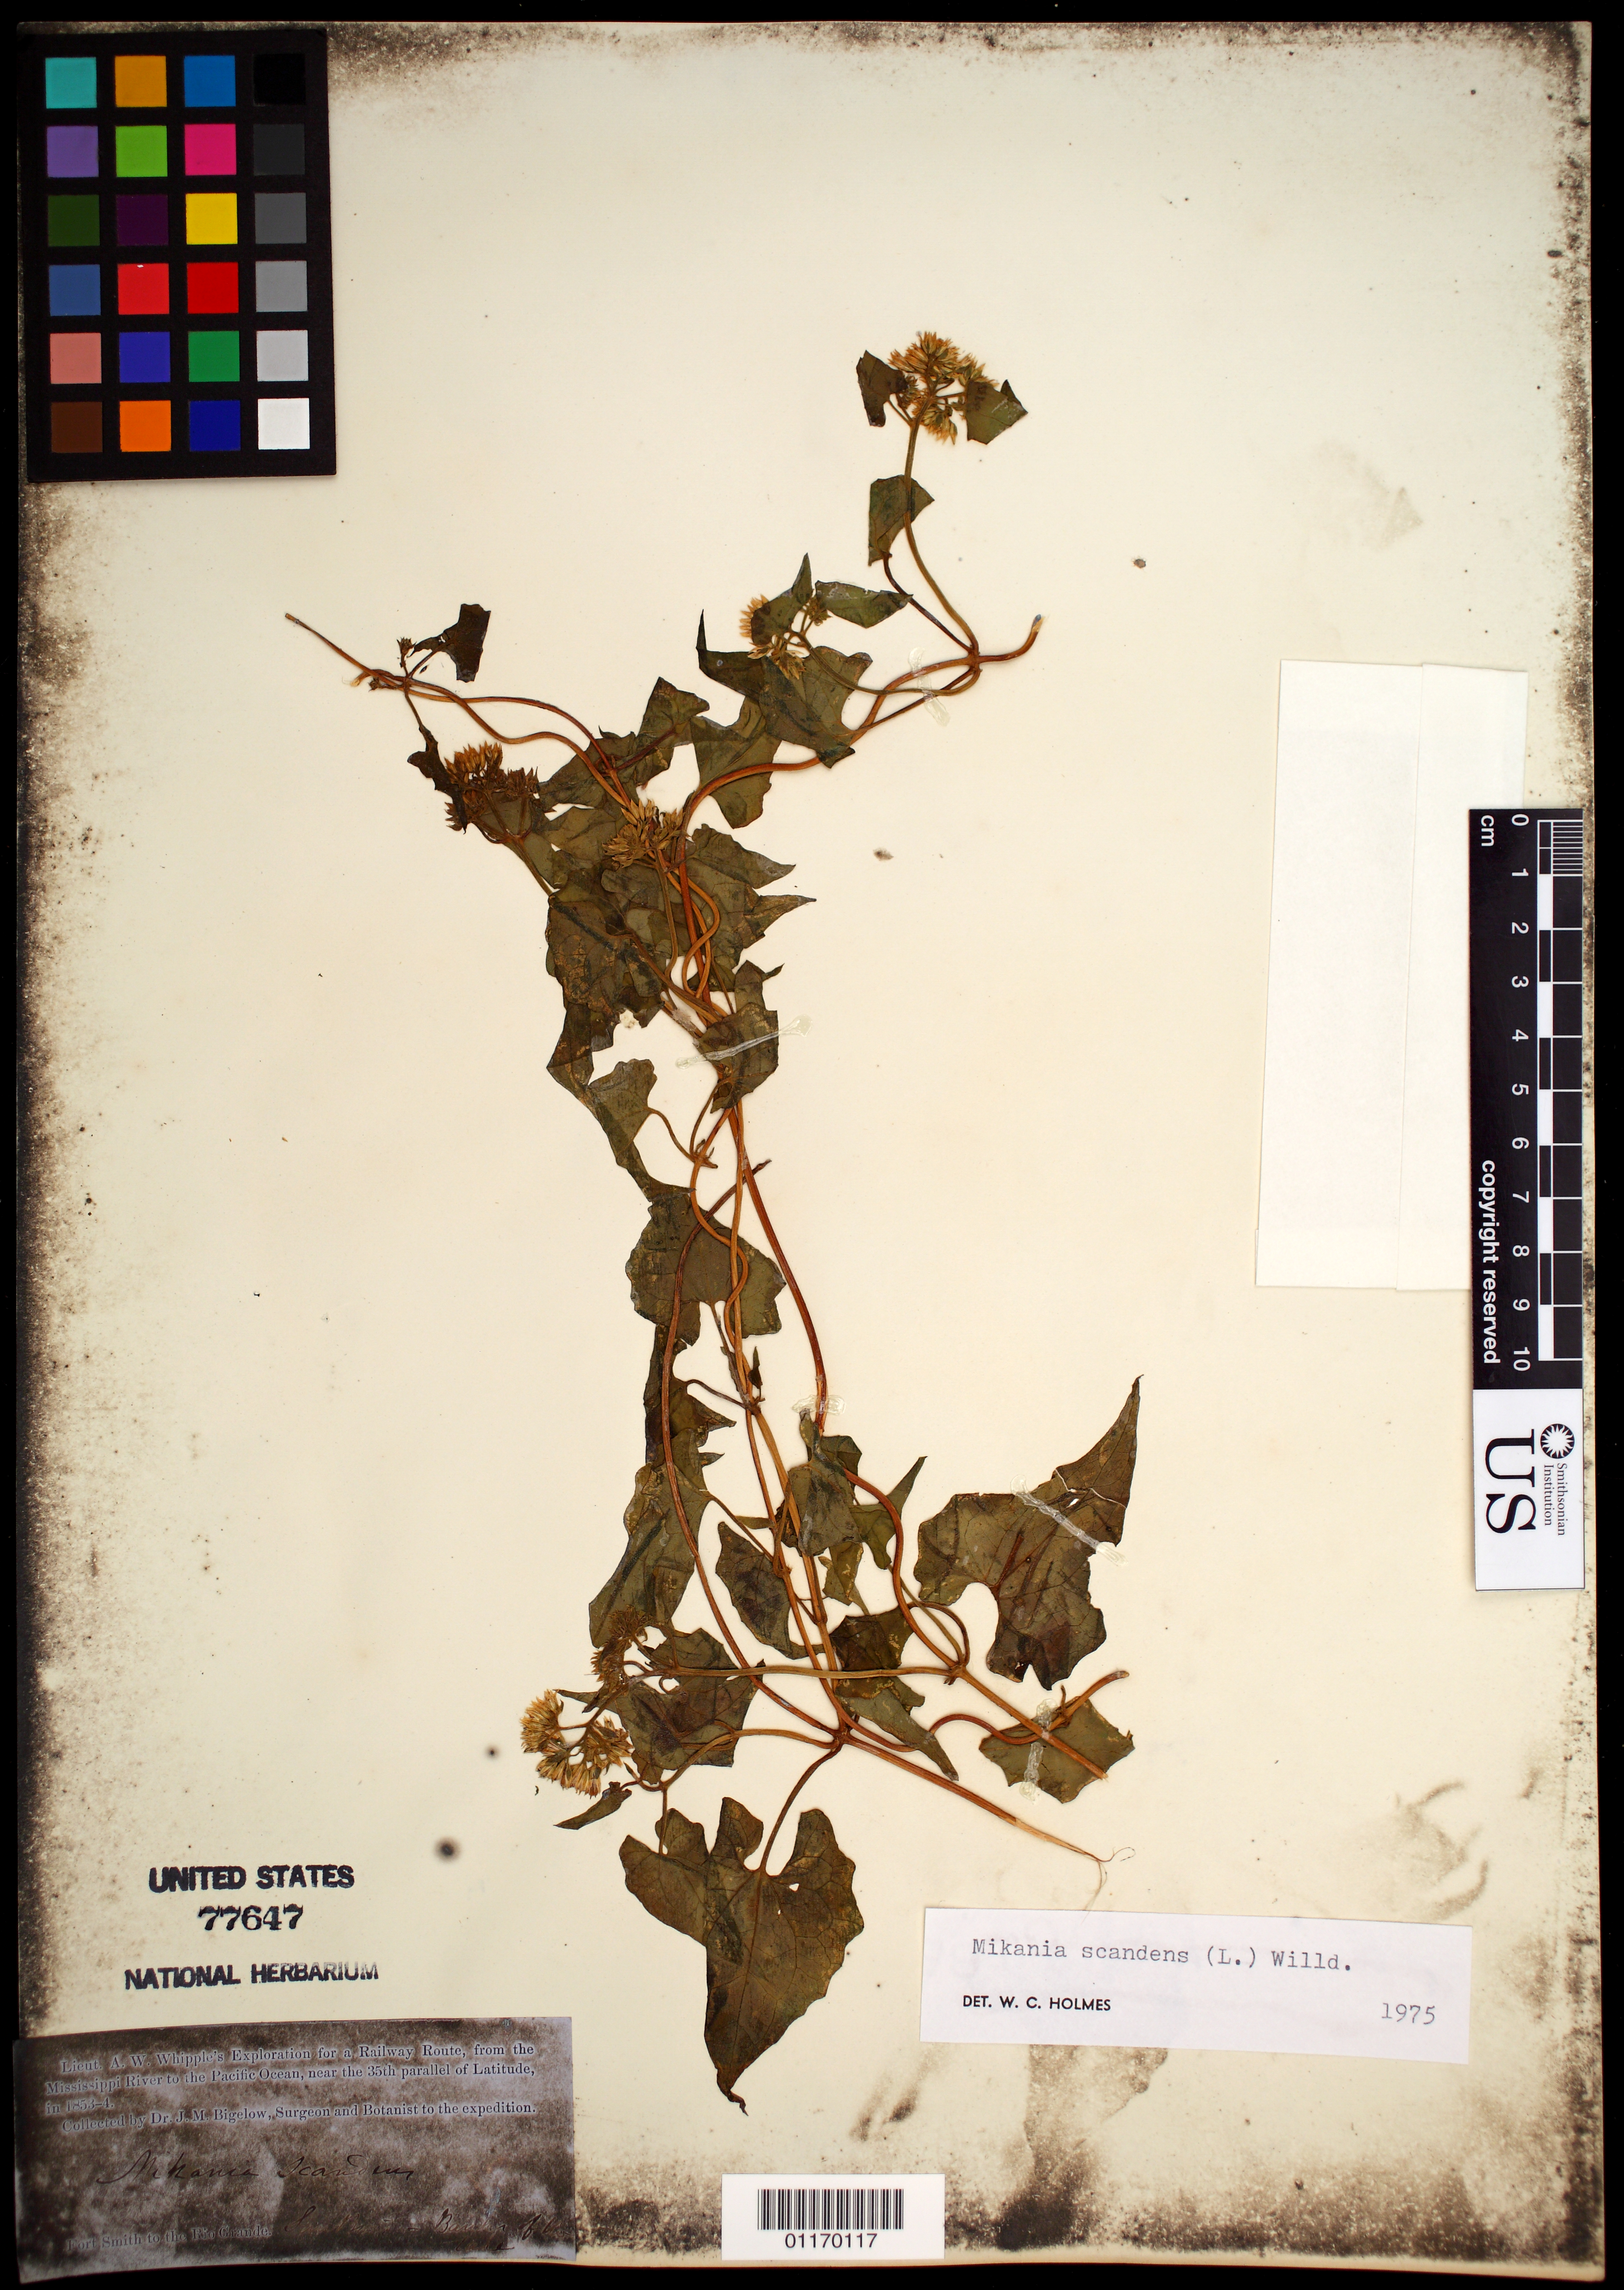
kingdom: Plantae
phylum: Tracheophyta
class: Magnoliopsida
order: Asterales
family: Asteraceae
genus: Mikania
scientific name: Mikania scandens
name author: (L.) Willd.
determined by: Holmes, Walter C., (BAYLU), Baylor University (UNITED STATES)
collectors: J. M. Bigelow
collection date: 1853-07-31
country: United States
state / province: Oklahoma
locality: San Bois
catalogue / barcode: US 77647